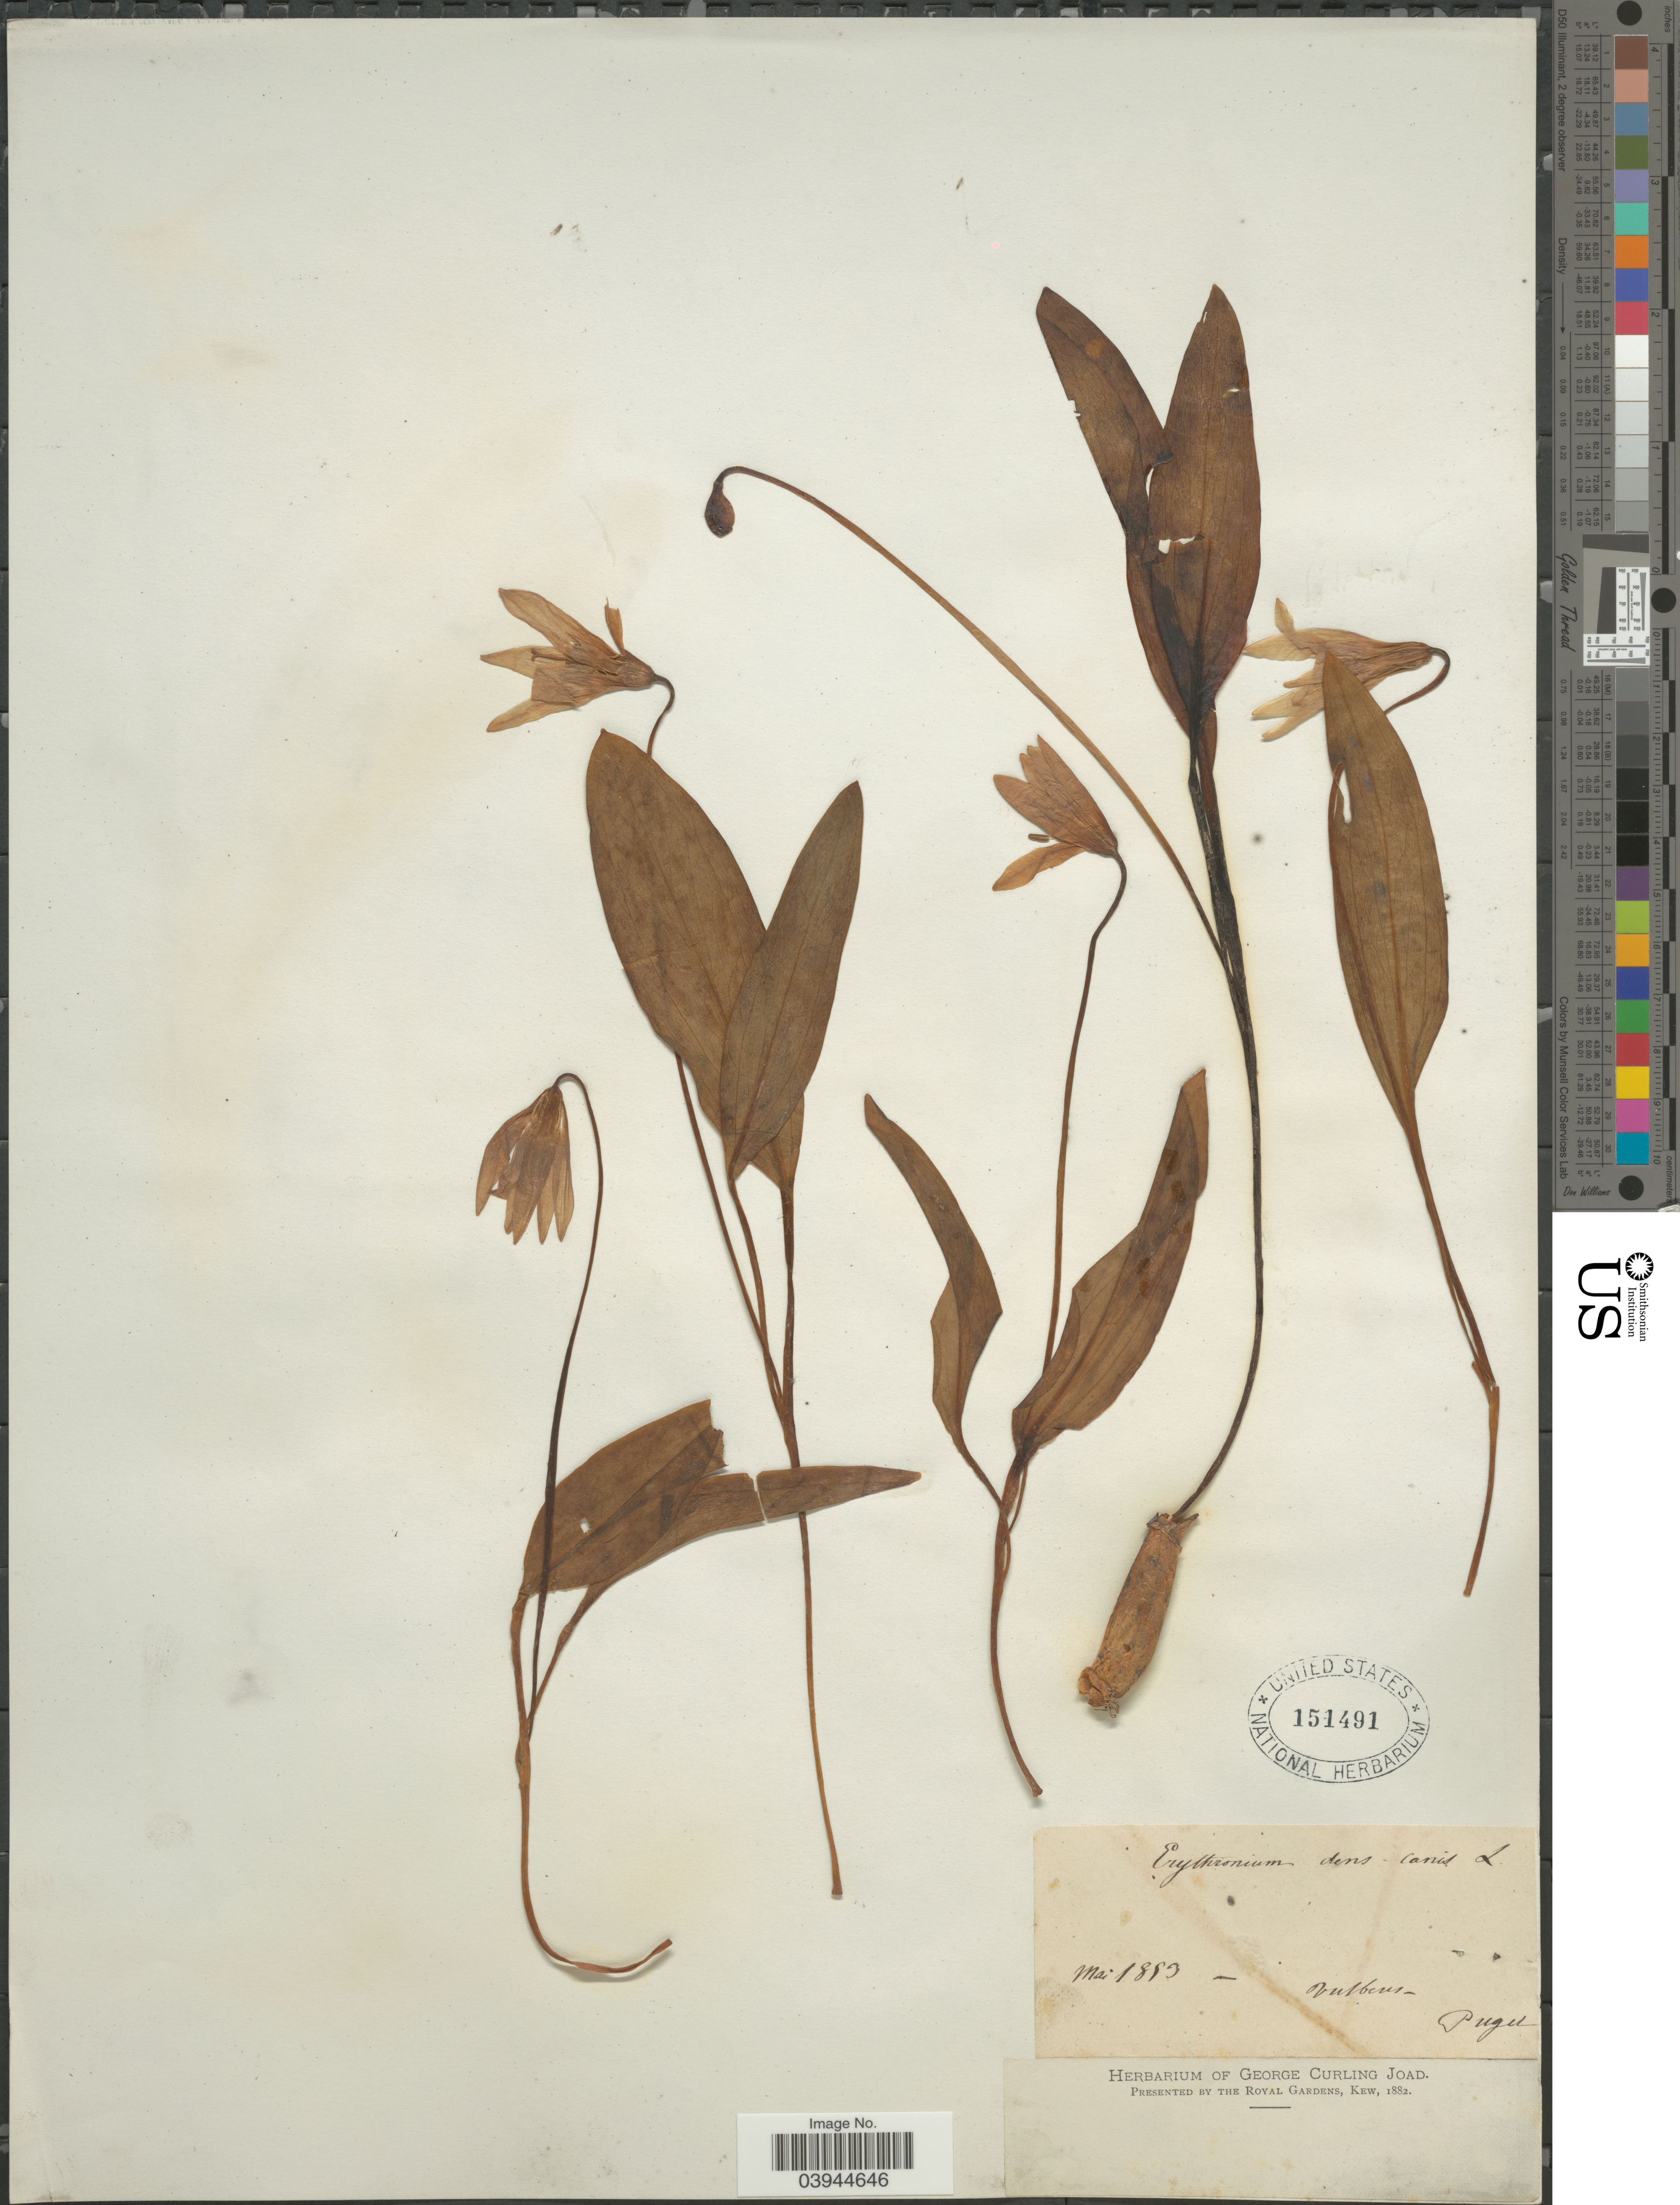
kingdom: Plantae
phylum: Tracheophyta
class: Liliopsida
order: Liliales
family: Liliaceae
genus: Erythronium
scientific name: Erythronium dens-canis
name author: L.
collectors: -. Puget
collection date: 1853-05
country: France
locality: Vulbens.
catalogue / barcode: US 151491